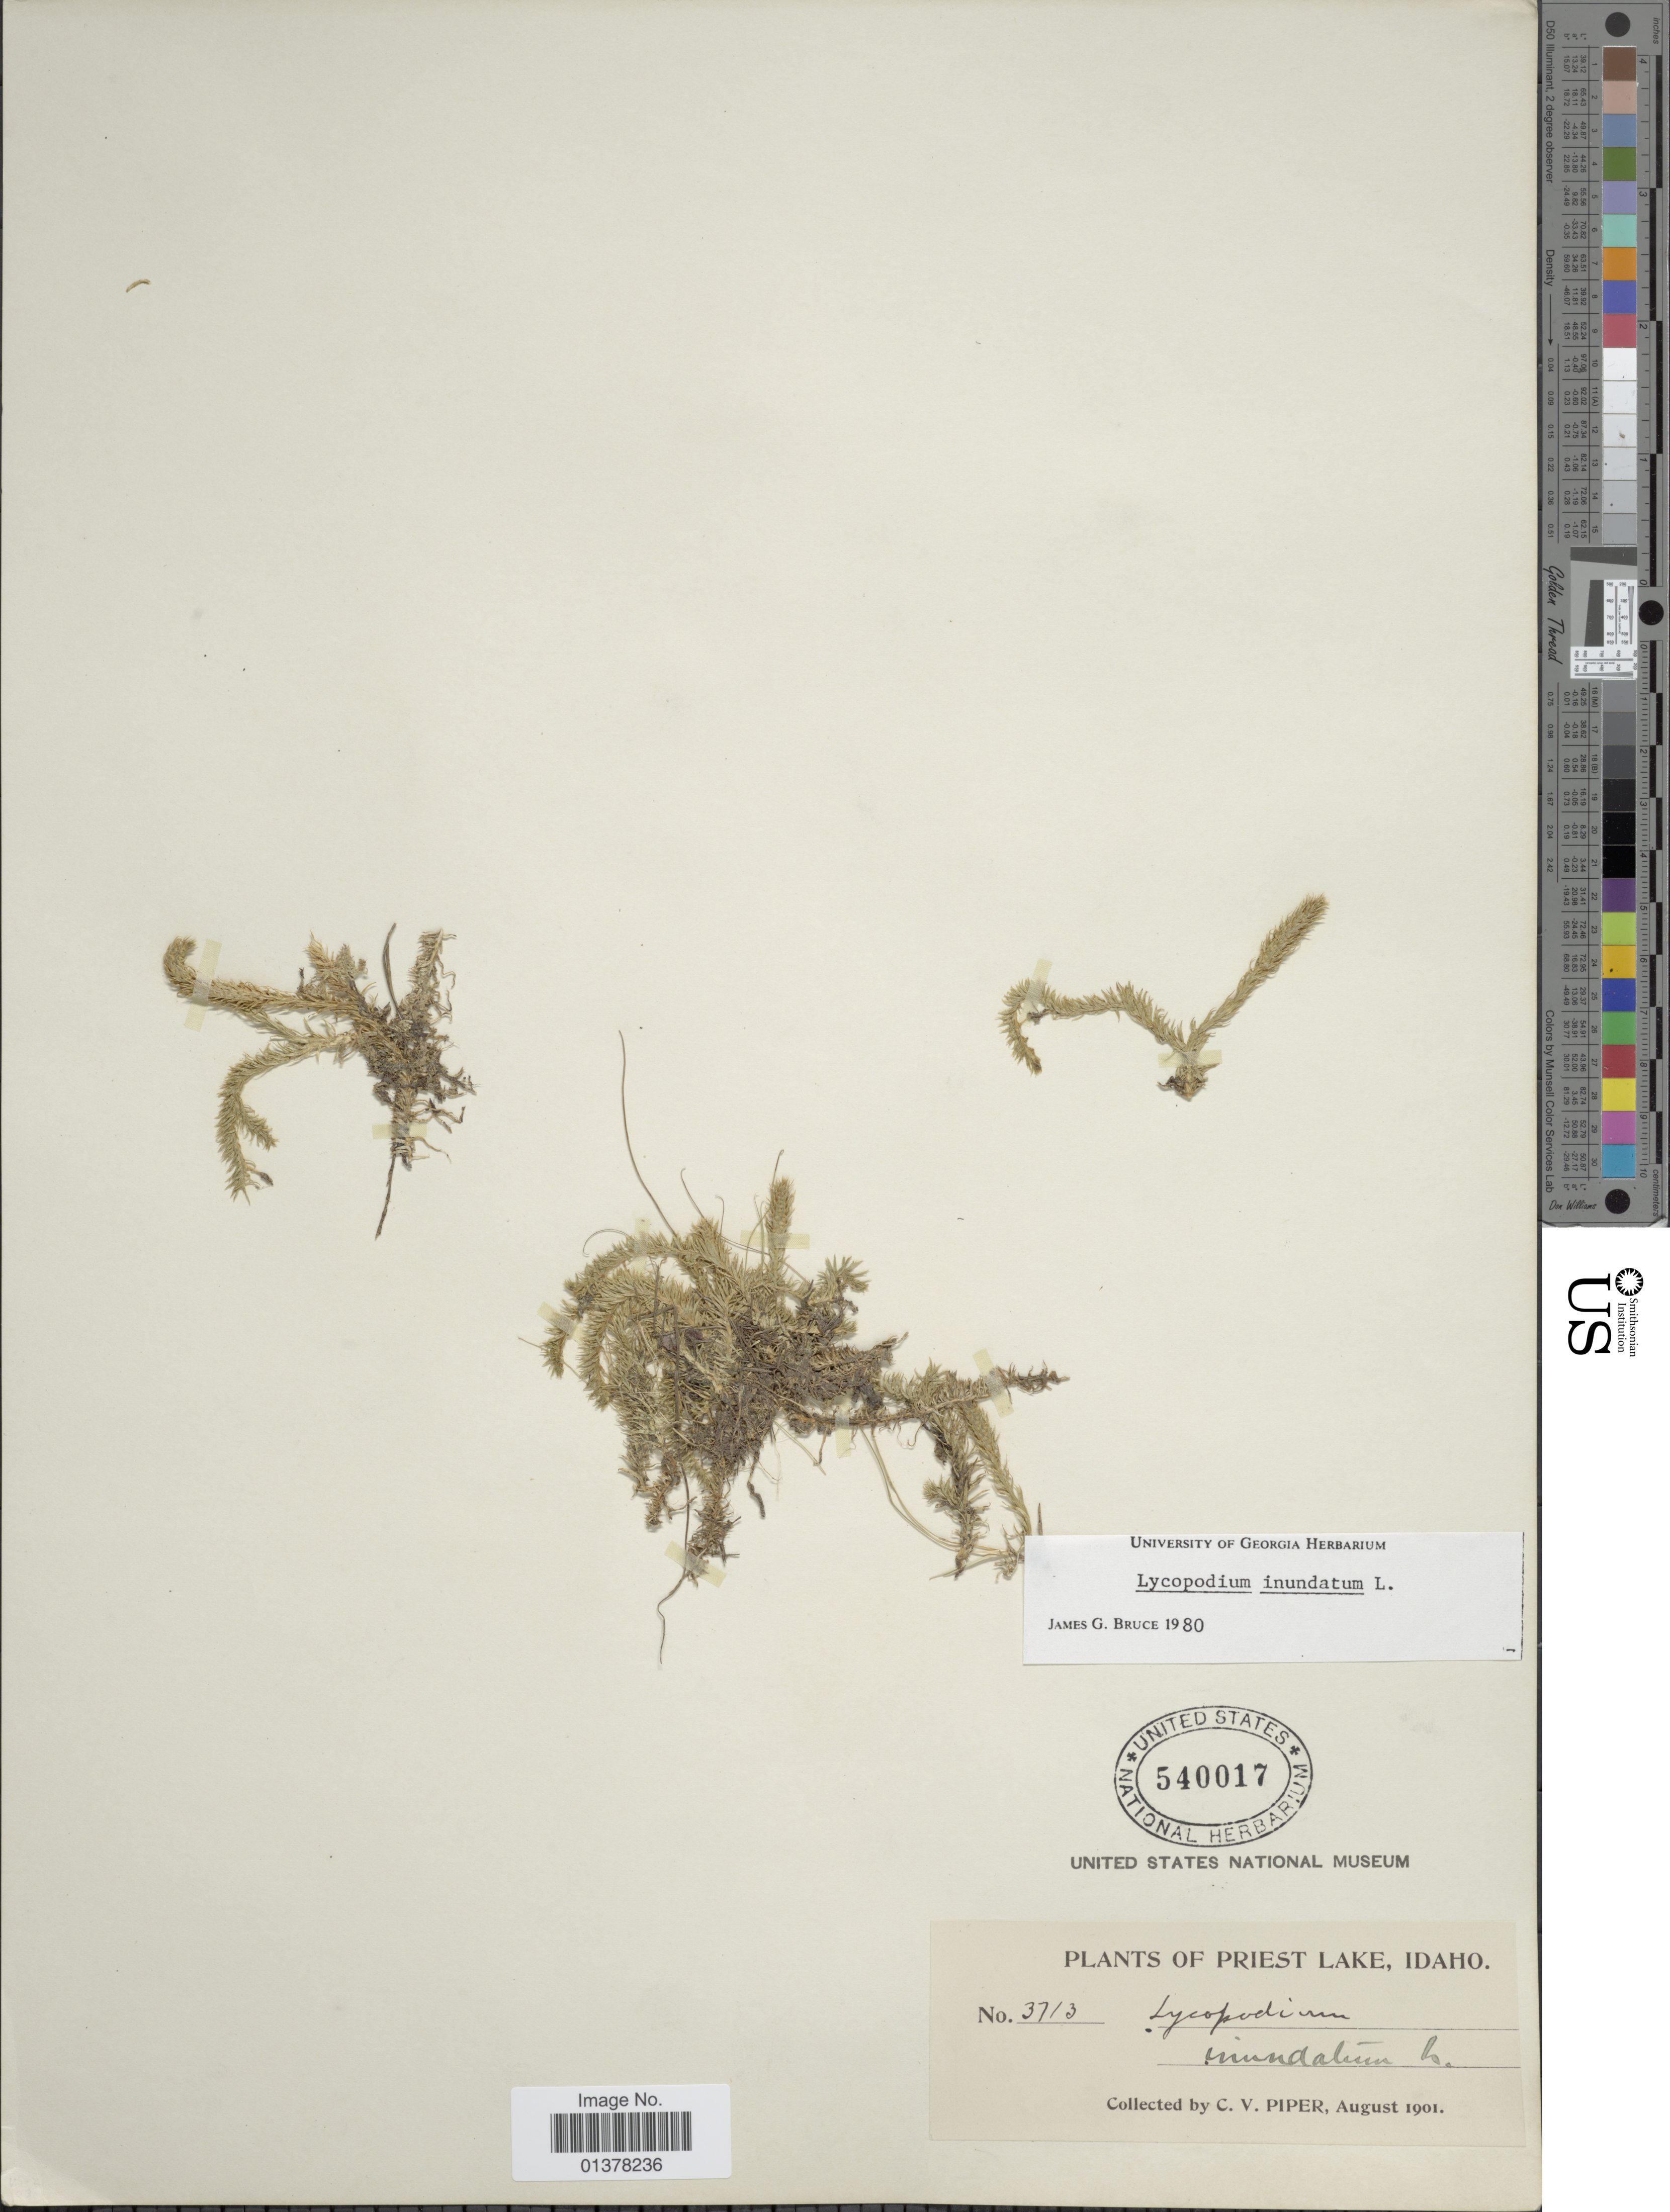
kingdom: Plantae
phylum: Tracheophyta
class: Lycopodiopsida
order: Lycopodiales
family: Lycopodiaceae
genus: Lycopodiella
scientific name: Lycopodiella inundata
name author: (L.) Holub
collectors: C. V. Piper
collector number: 3713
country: United States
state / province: Idaho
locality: Priest Lake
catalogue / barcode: US 540017